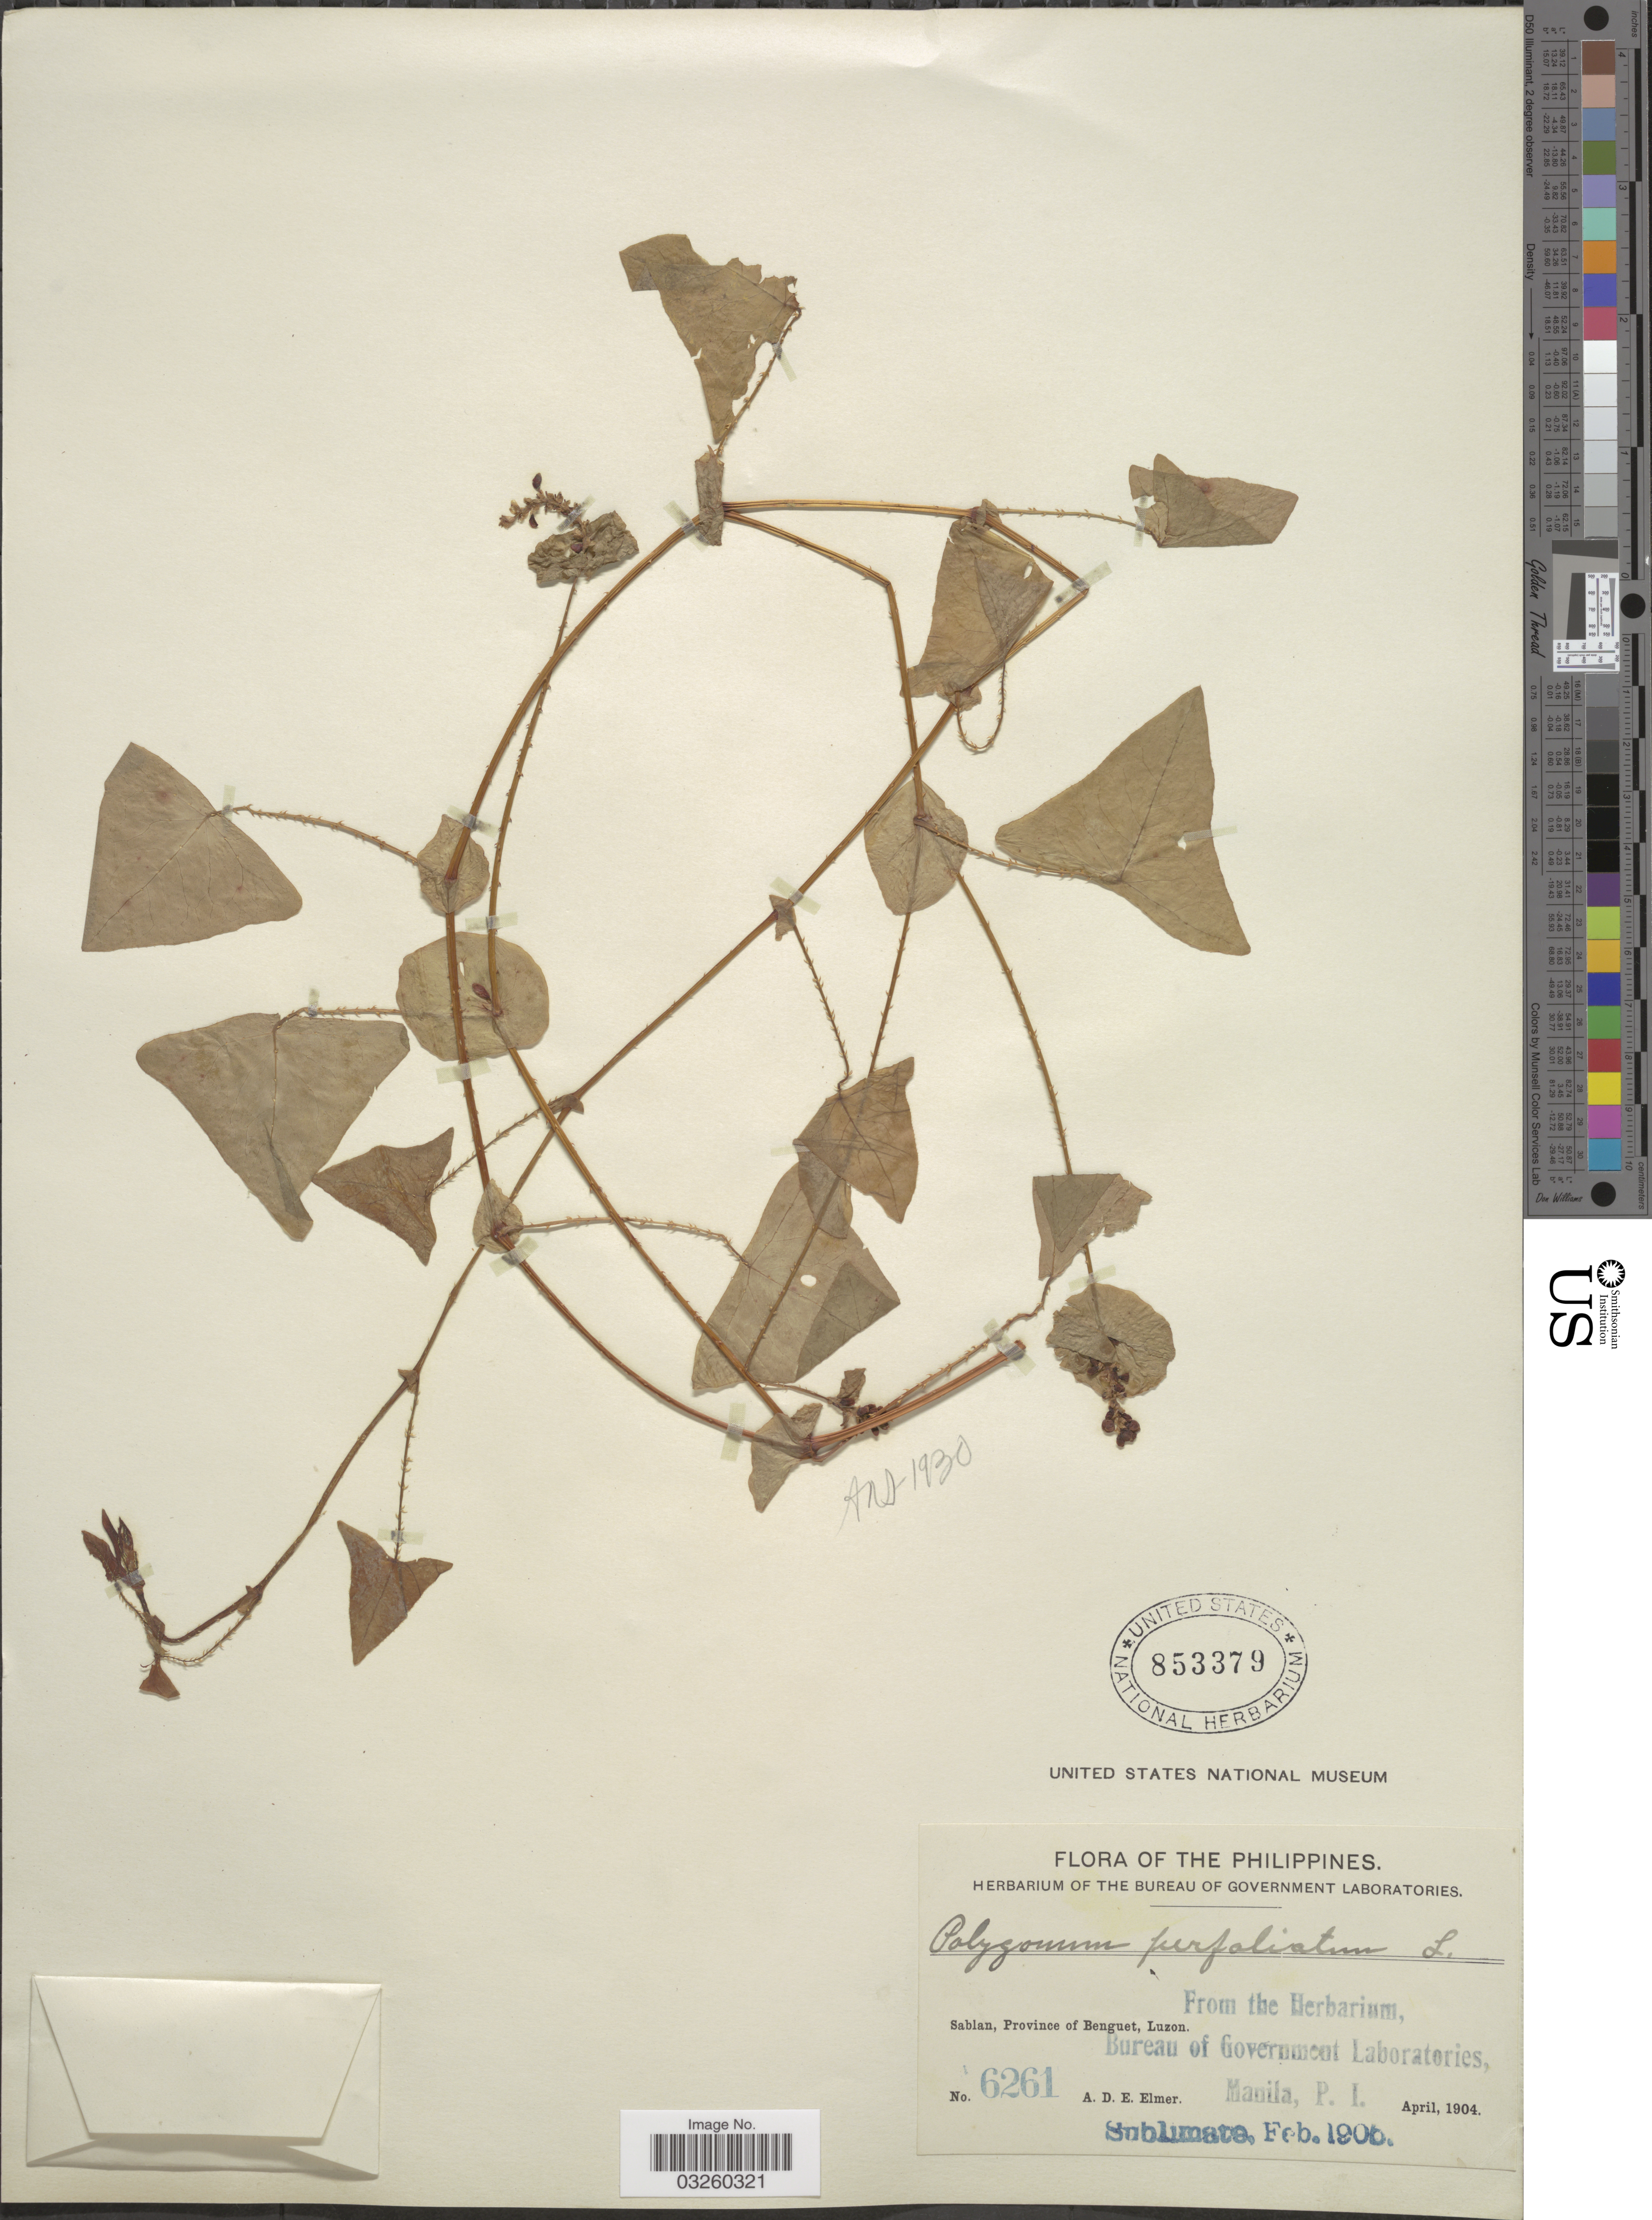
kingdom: Plantae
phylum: Tracheophyta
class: Magnoliopsida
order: Caryophyllales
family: Polygonaceae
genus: Polygonum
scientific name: Polygonum perfoliatum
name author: L.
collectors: A. D. E. Elmer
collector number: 6261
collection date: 1904-04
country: Philippines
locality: Sabian, Province of Benguet, Luzon.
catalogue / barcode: US 853379